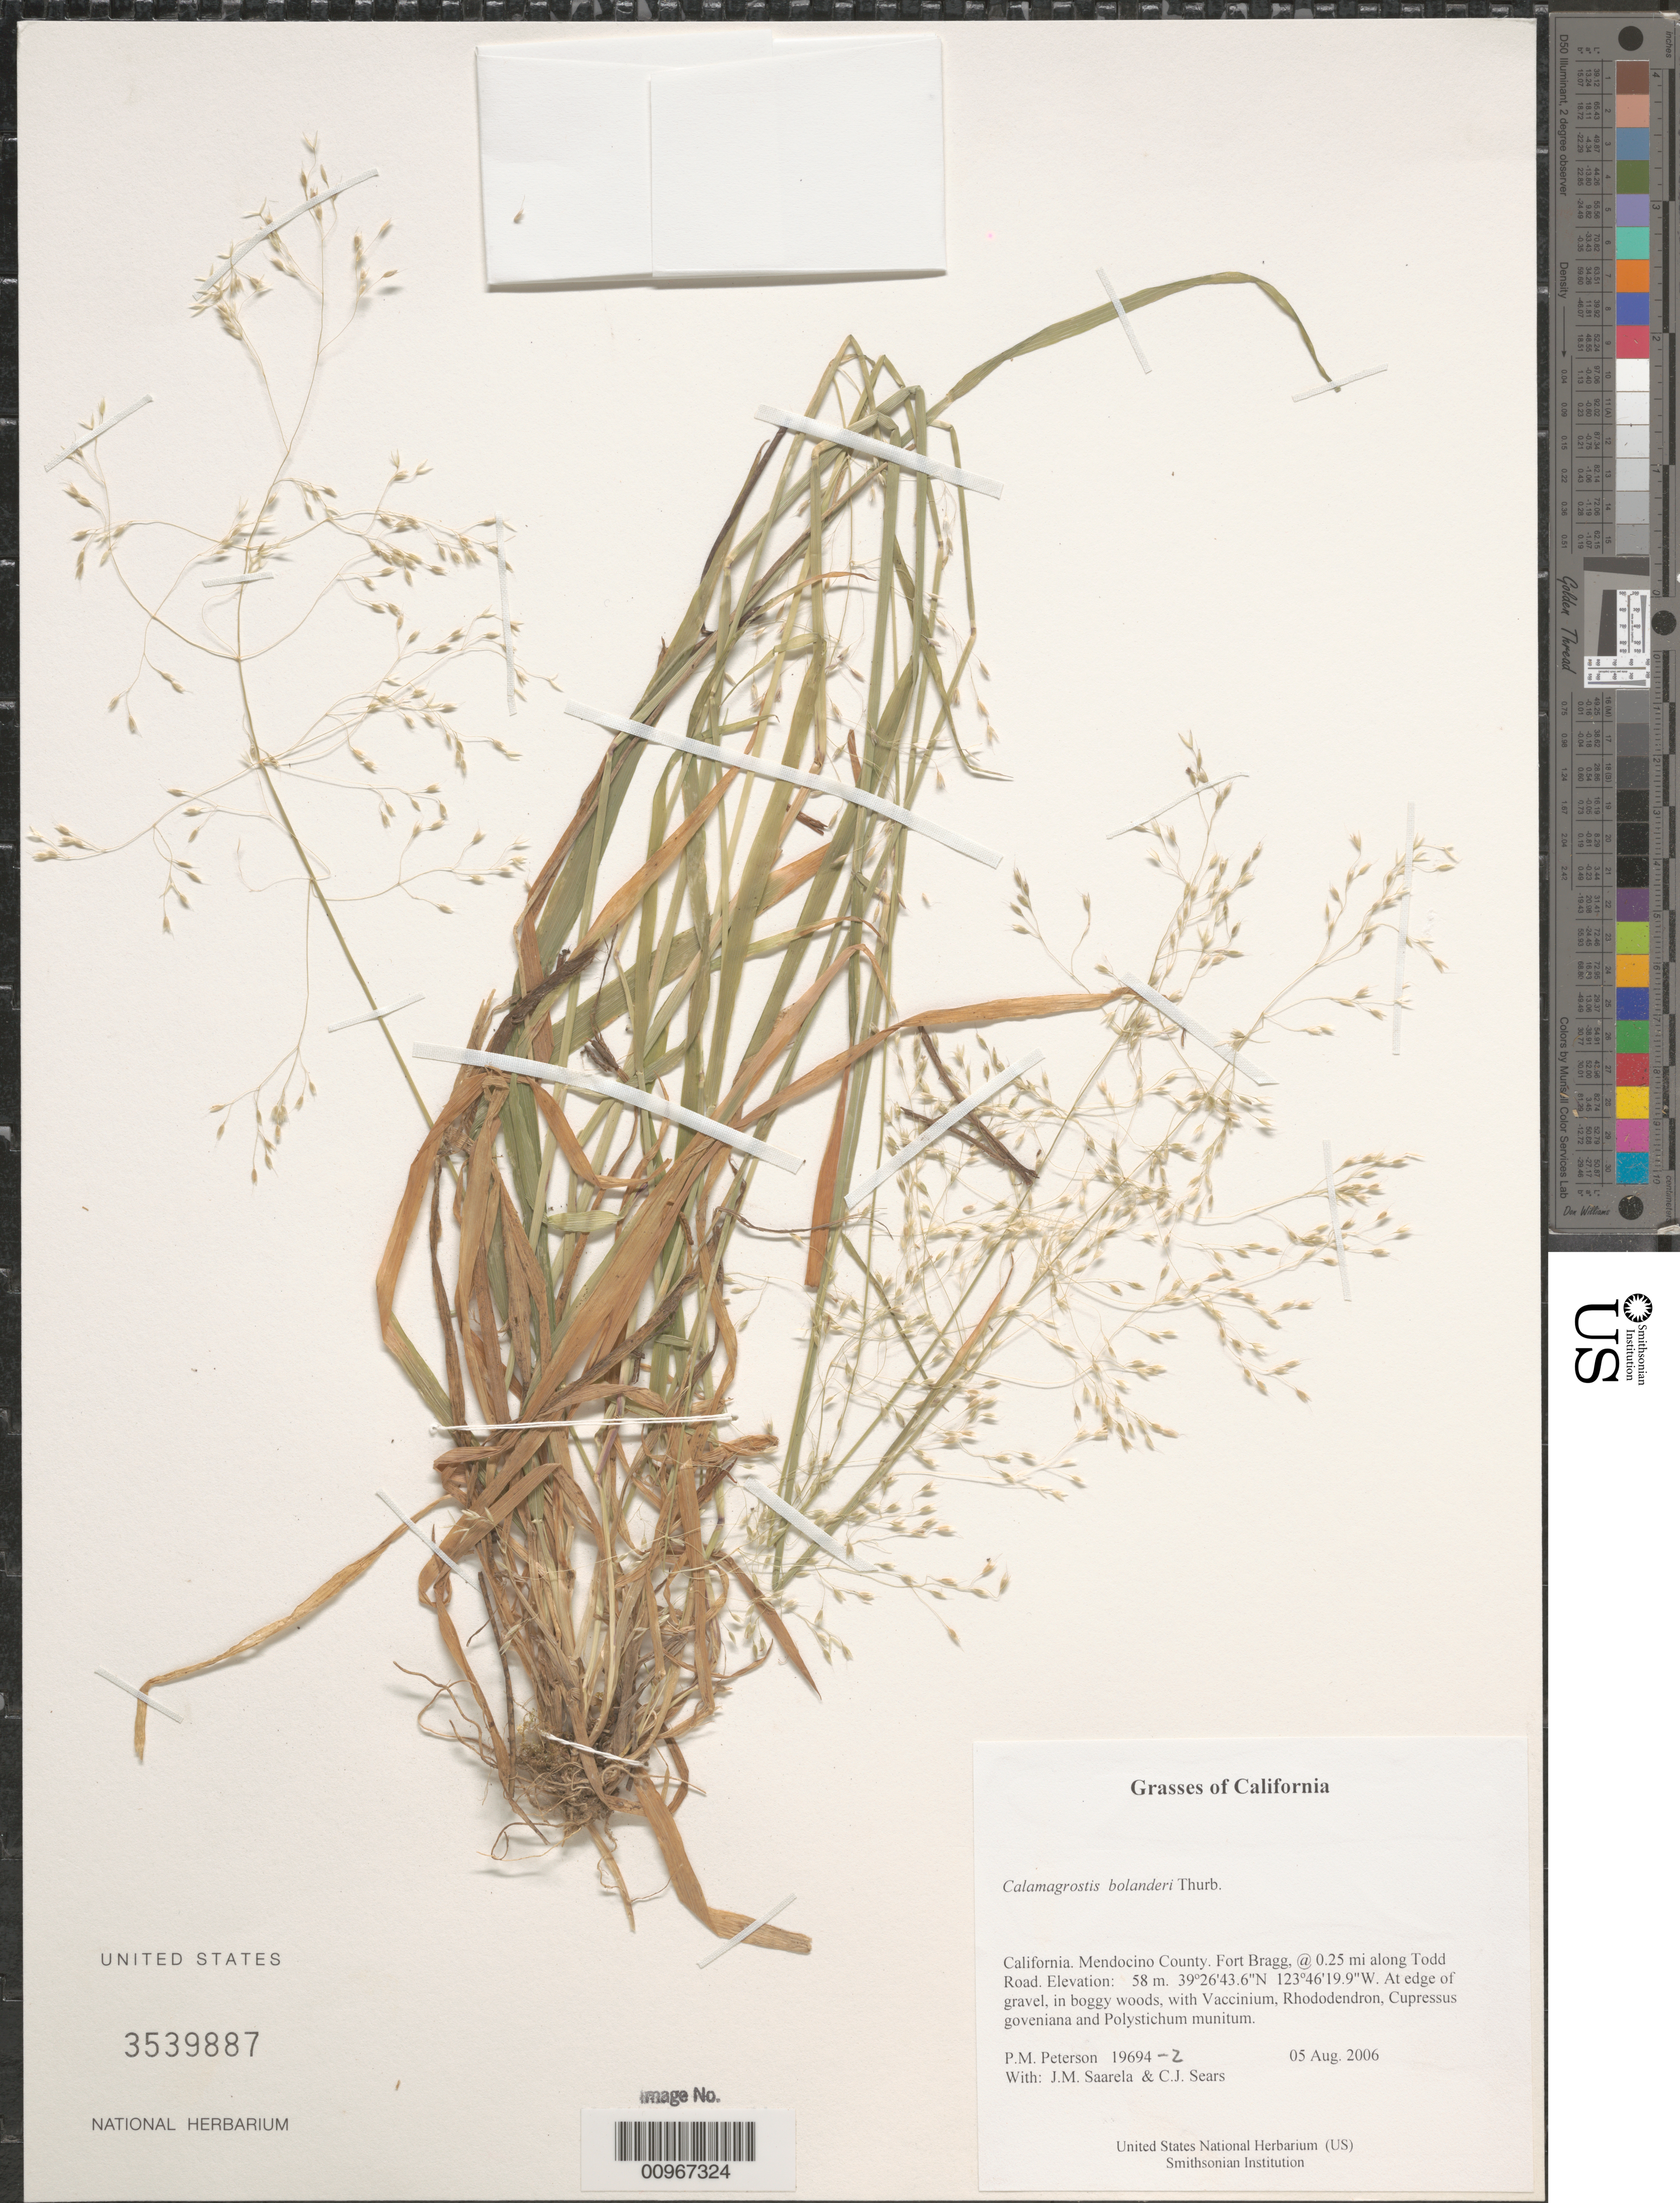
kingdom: Plantae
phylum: Tracheophyta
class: Liliopsida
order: Poales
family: Poaceae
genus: Calamagrostis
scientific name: Calamagrostis bolanderi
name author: Thurb.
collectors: P. M. Peterson, J. Saarela & C. Sears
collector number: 19694-2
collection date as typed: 05 Aug 2006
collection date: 2006-08-05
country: United States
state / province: California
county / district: Mendocino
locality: Fort Bragg, 0.25 mi along Todd Road.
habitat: At edge of gravel, in boggy woods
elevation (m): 58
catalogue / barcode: US 3539887